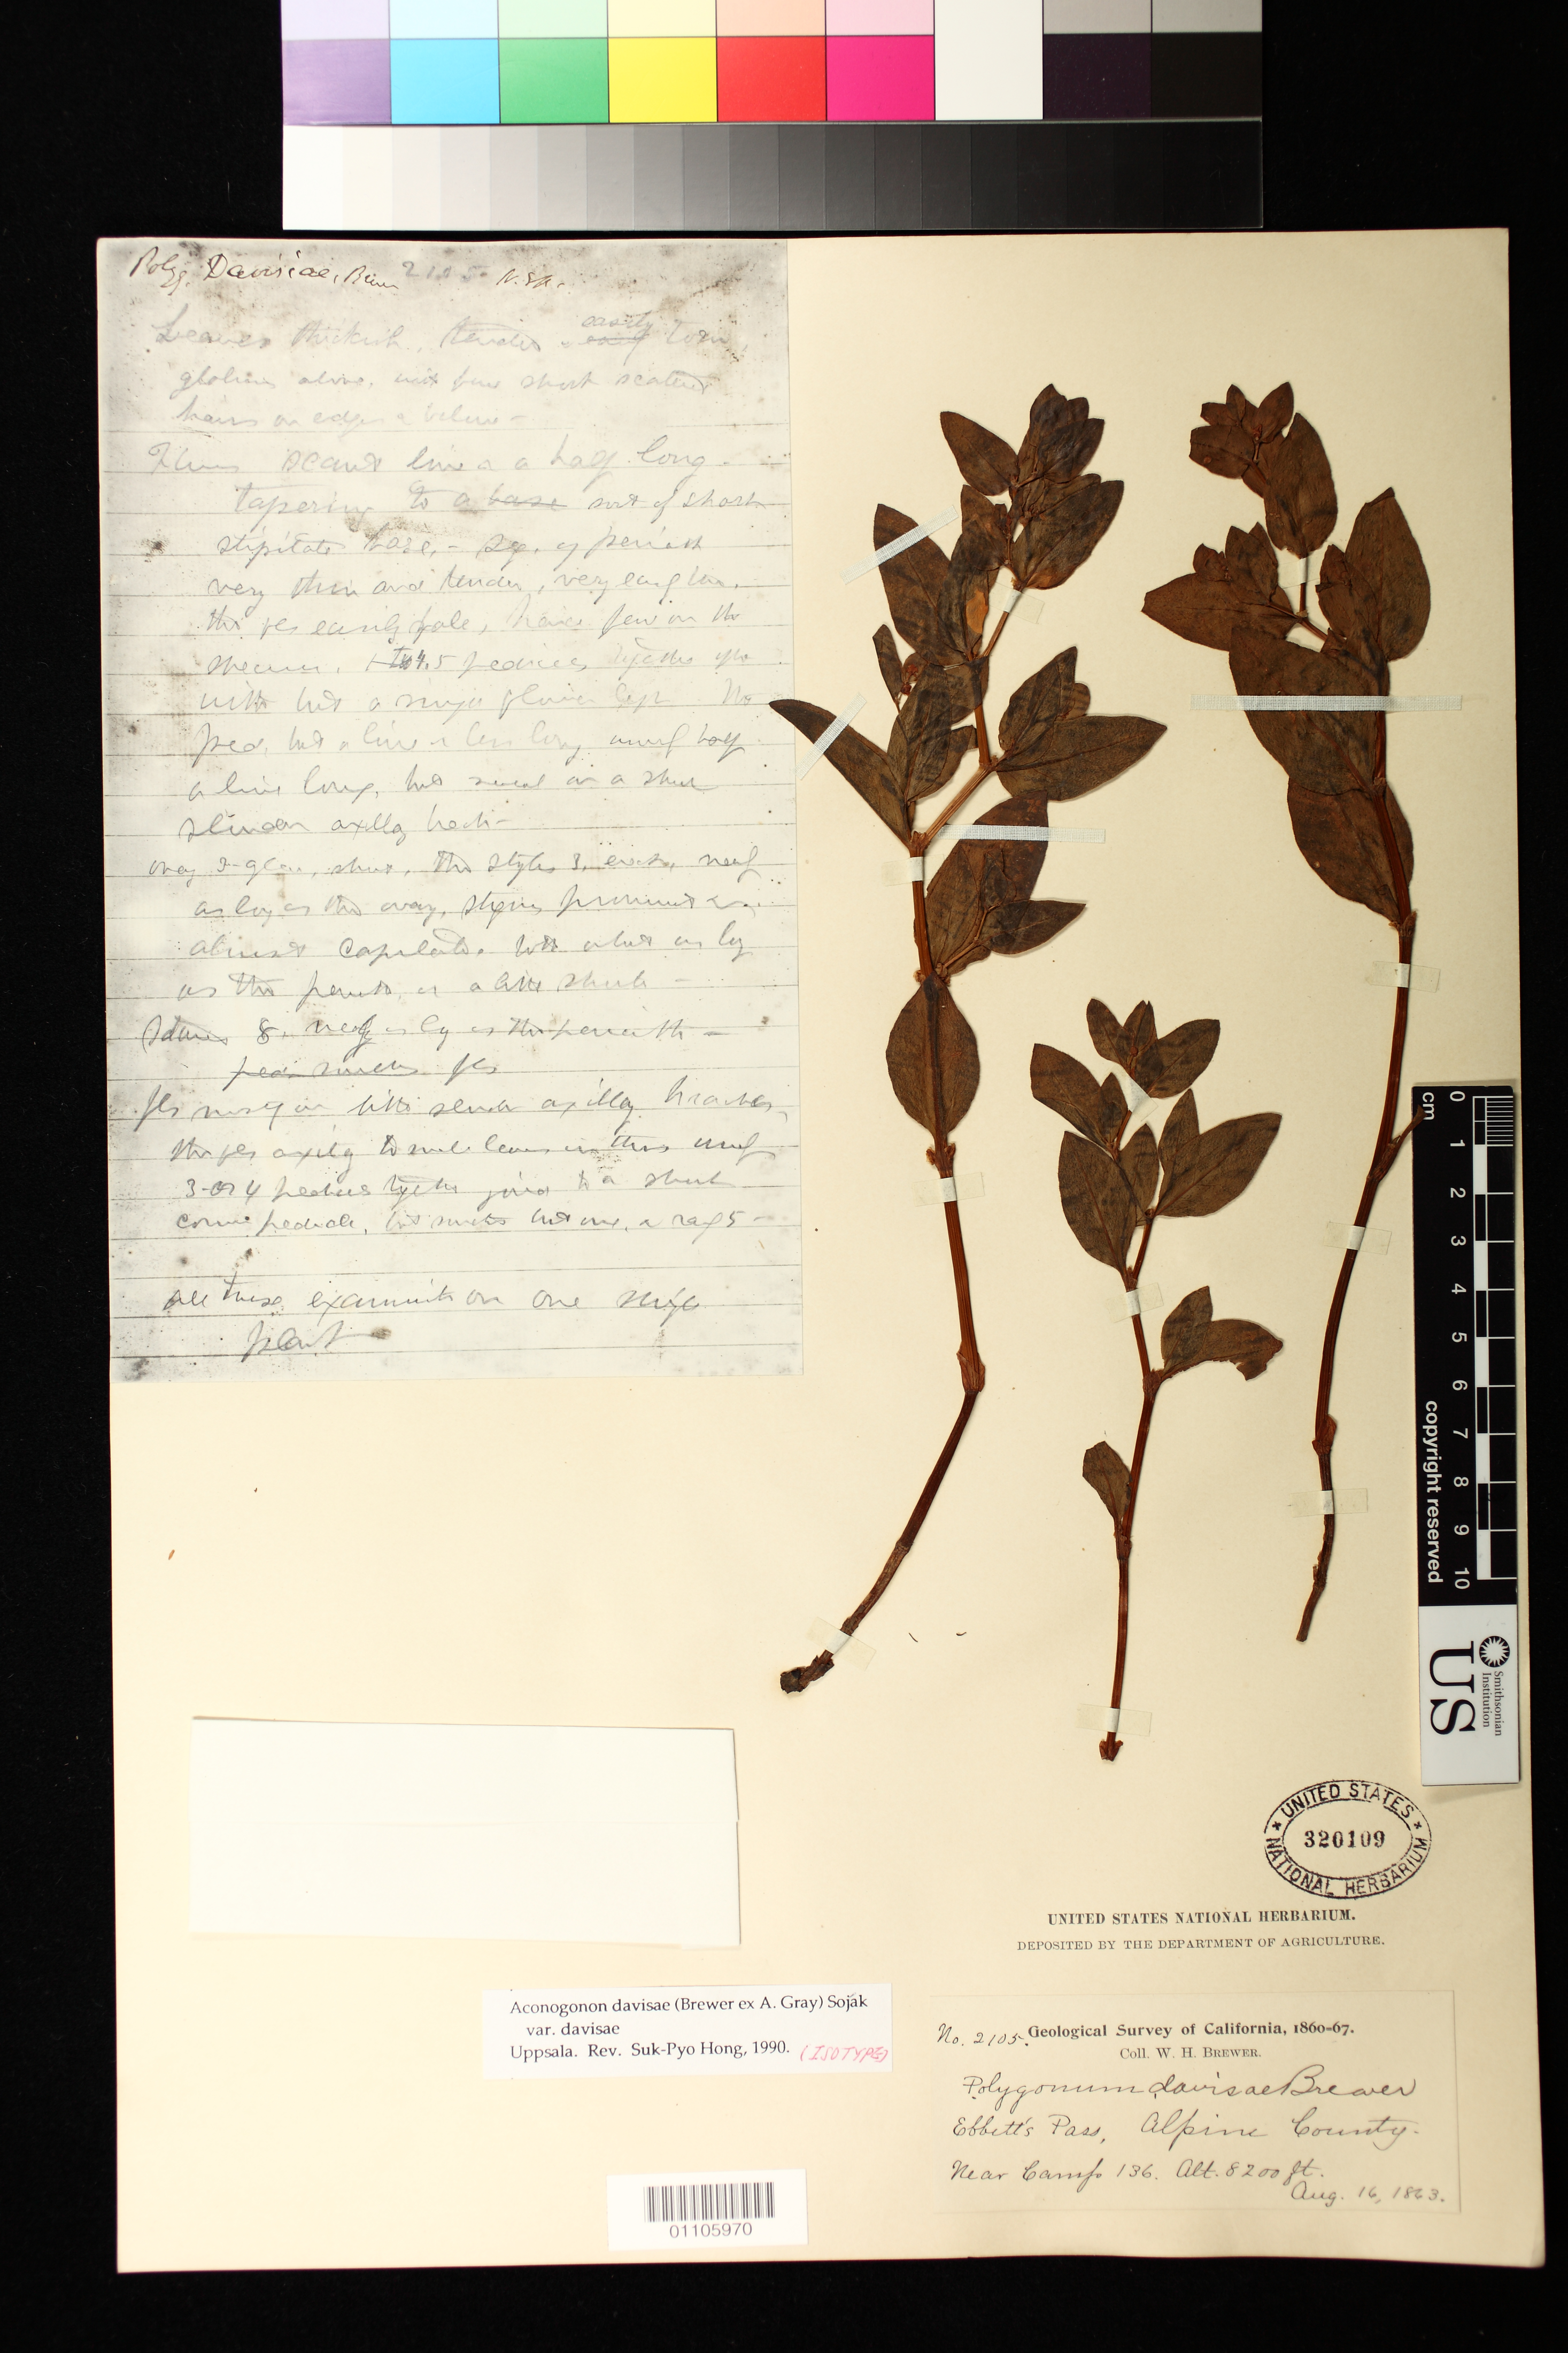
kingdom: Plantae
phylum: Tracheophyta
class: Magnoliopsida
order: Caryophyllales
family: Polygonaceae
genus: Polygonum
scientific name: Polygonum davisiae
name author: W.H. Brewer ex A. Gray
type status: Syntype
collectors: W. H. Brewer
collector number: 2105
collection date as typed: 16 Aug 1863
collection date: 1863-08-16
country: United States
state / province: California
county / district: Alpine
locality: Ebbett's Pass, Alpine County. Near Camp 136.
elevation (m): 2499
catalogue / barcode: US 320109